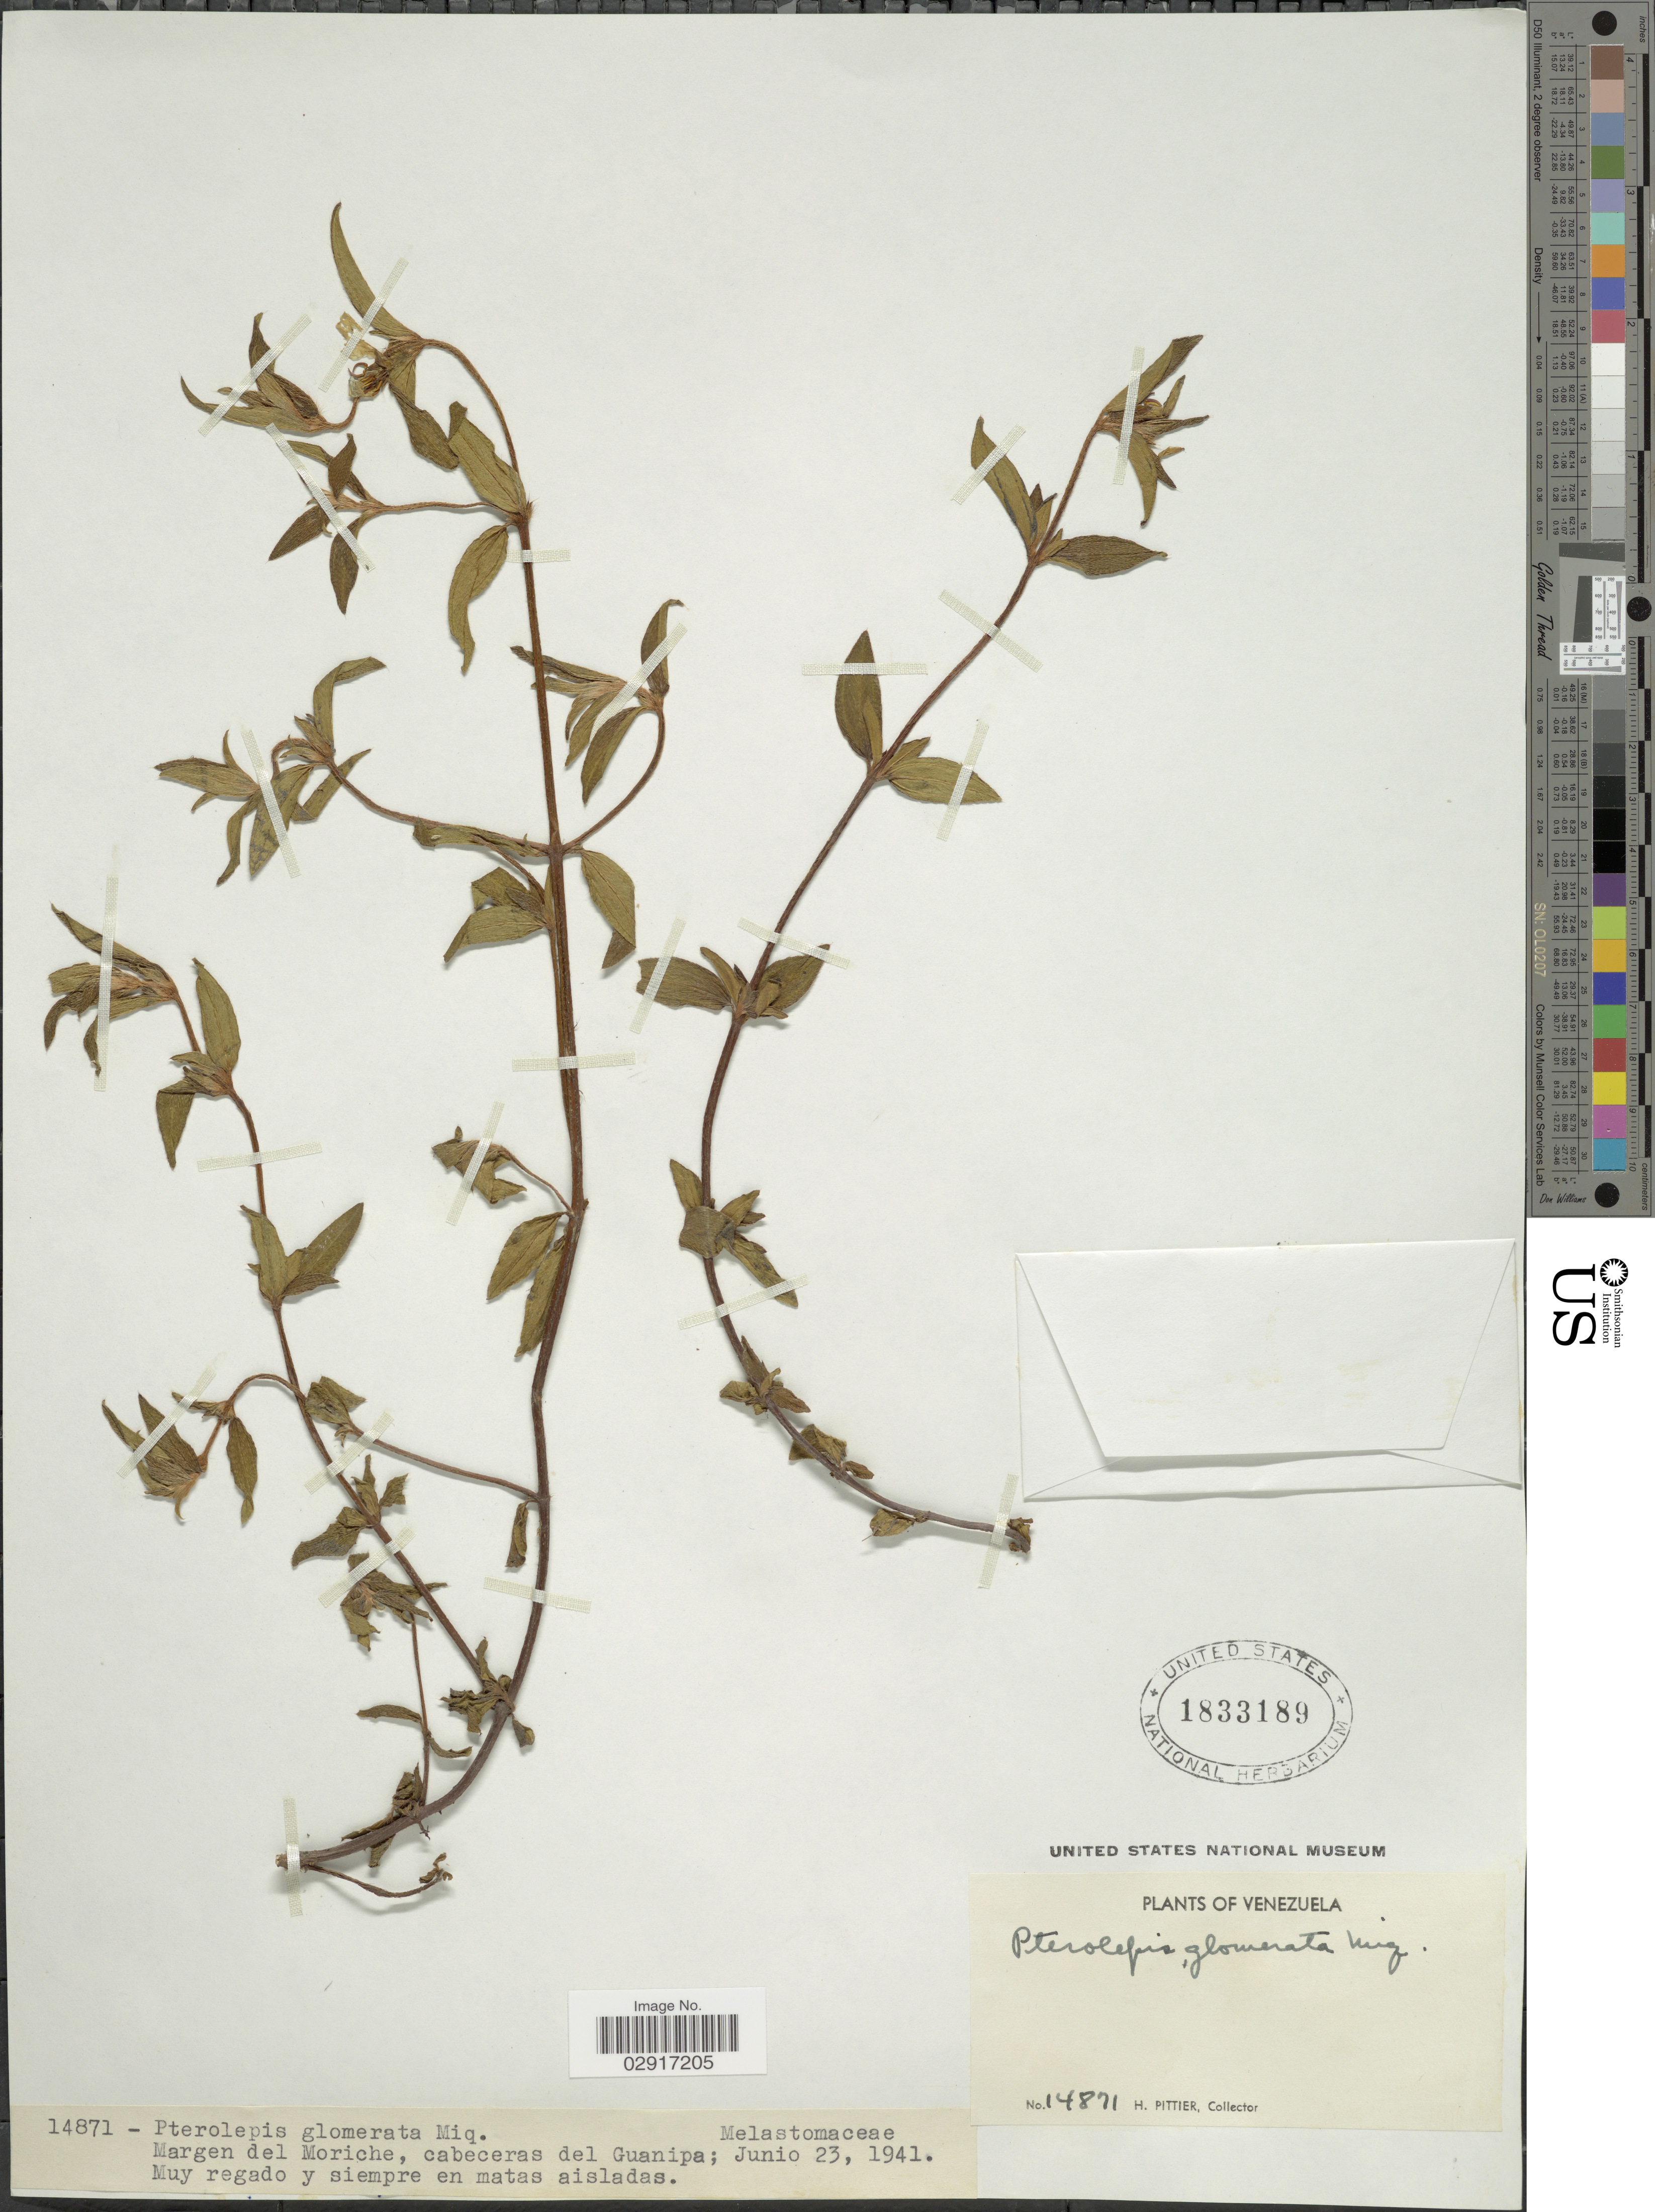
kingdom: Plantae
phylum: Tracheophyta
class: Magnoliopsida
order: Myrtales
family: Melastomataceae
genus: Pterolepis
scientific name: Pterolepis glomerata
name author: (Rottb.) Miq.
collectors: H. F. Pittier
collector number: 14871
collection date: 1941-06-23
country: Venezuela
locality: Margen del Moriche, cabeceras del Guanipa.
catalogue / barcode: US 1833189